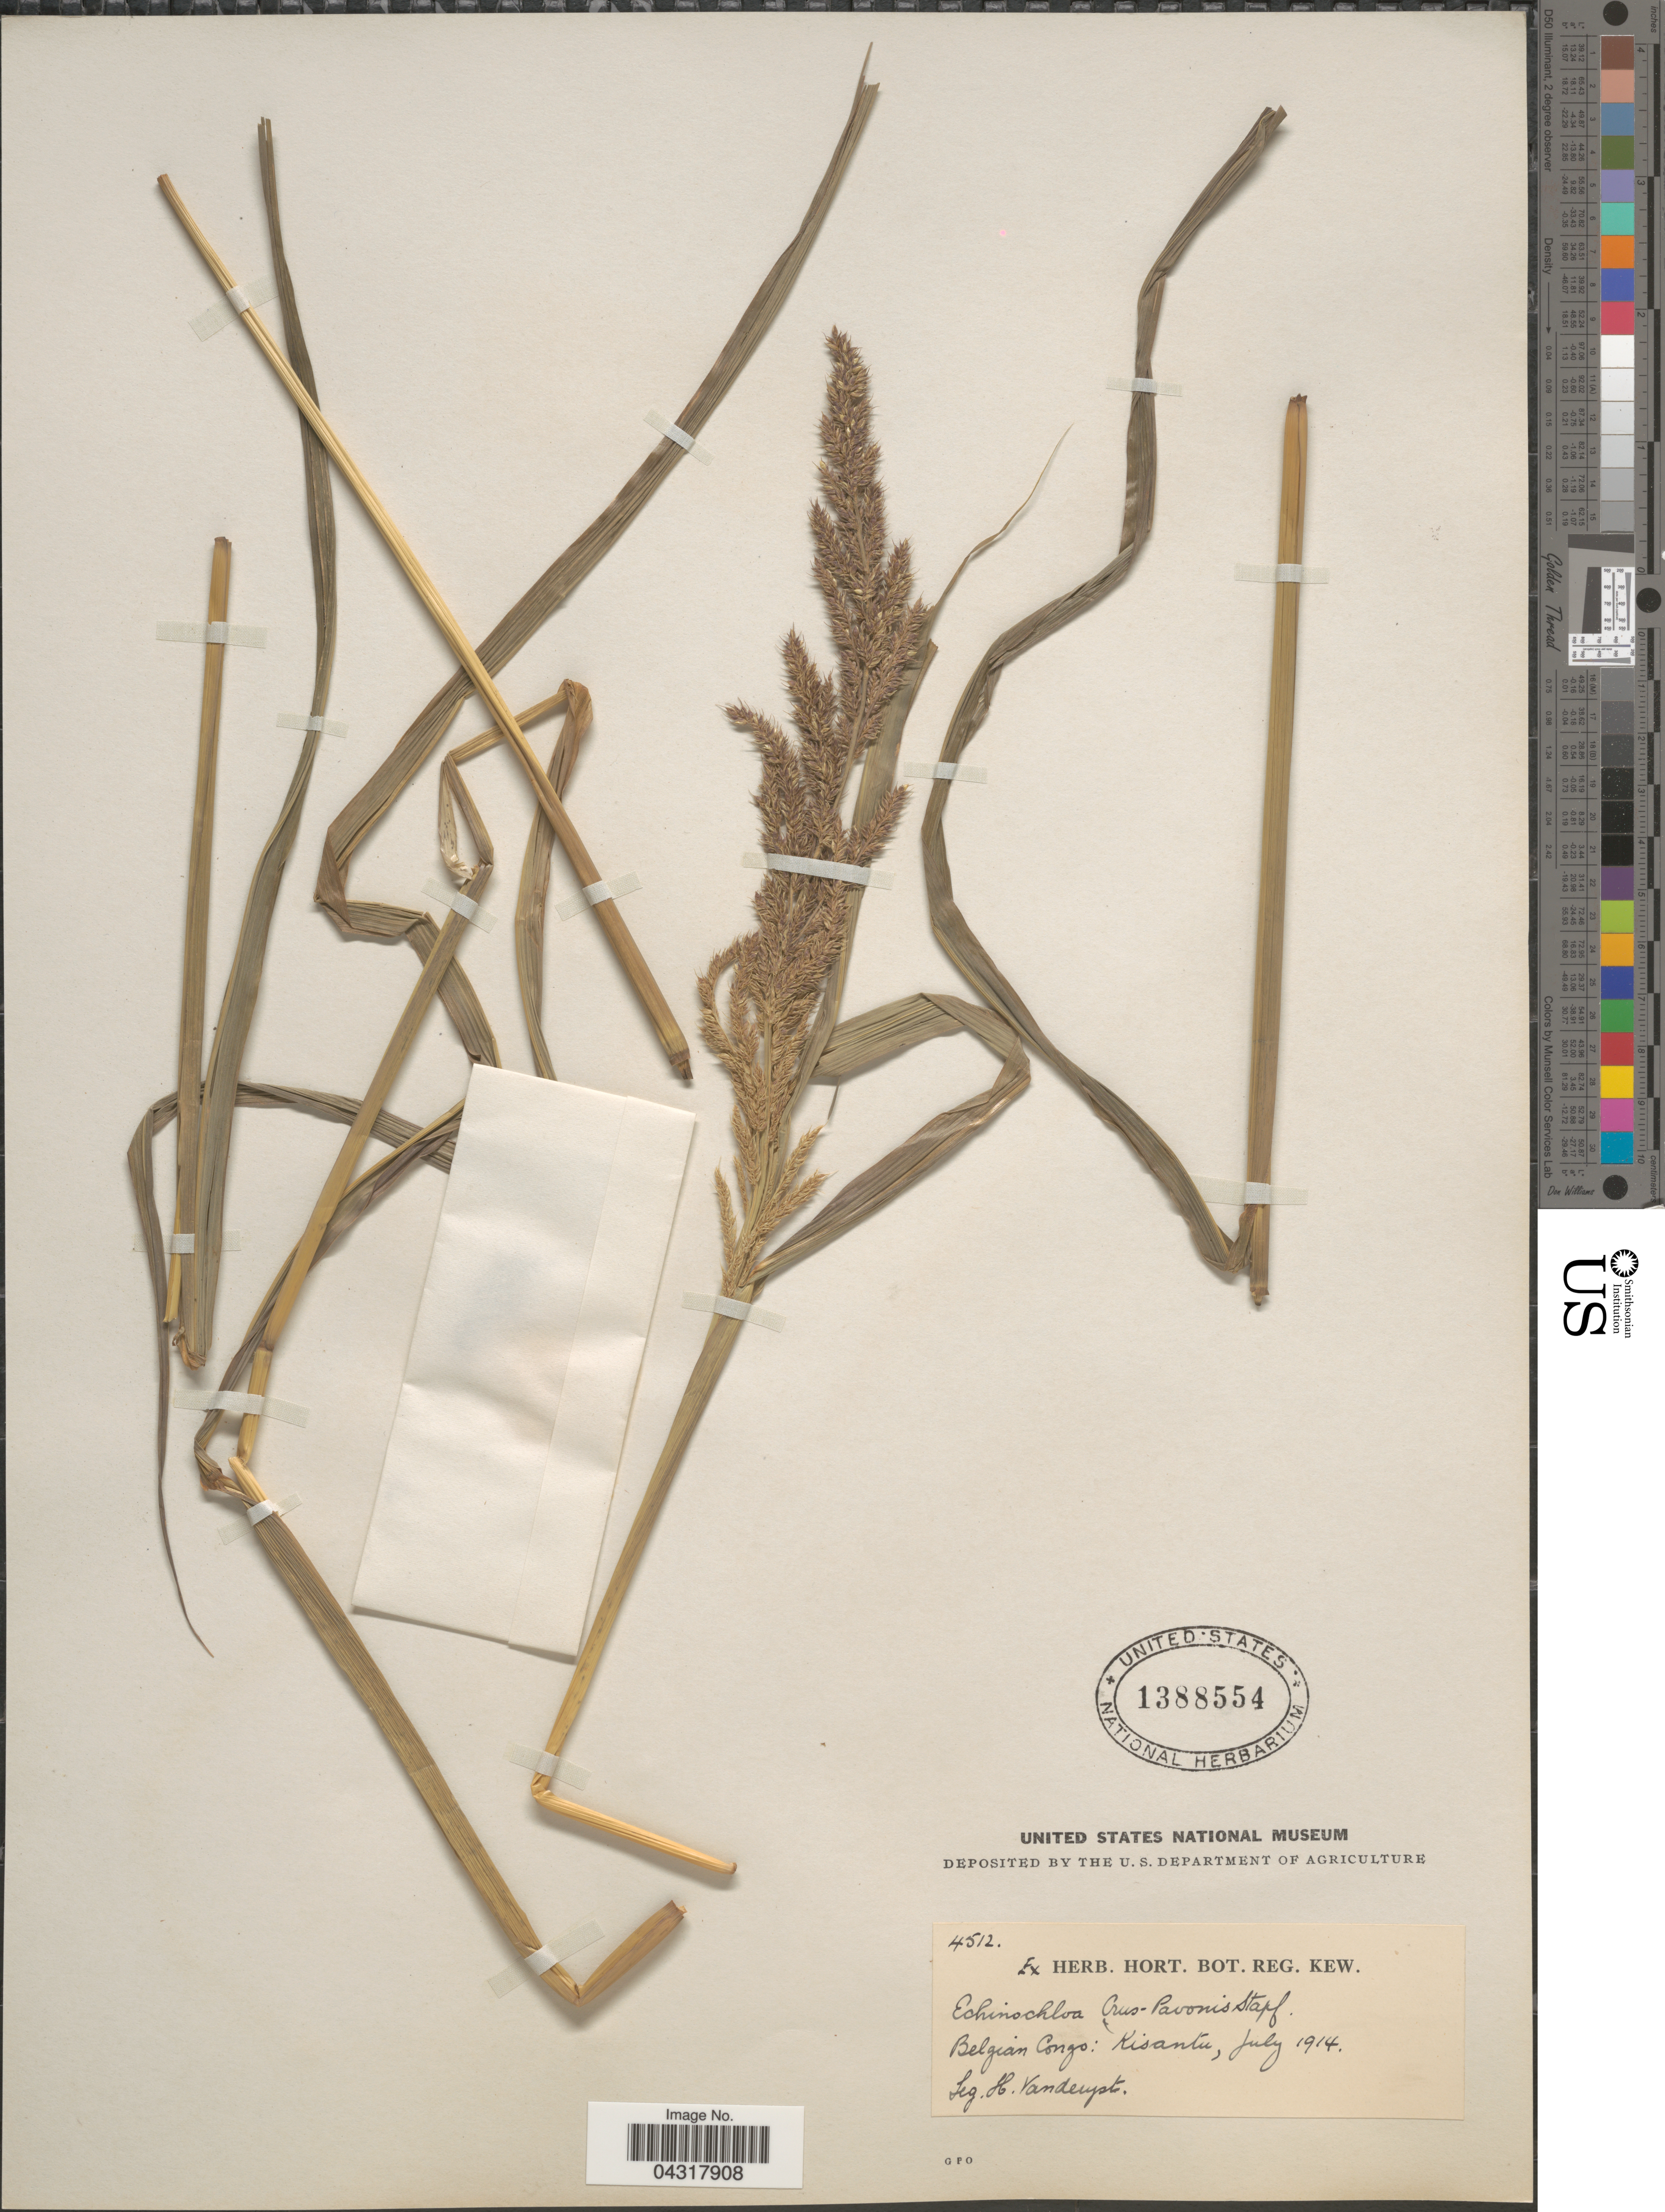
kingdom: Plantae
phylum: Tracheophyta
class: Liliopsida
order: Poales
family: Poaceae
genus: Echinochloa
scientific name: Echinochloa crus-pavonis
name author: (Kunth) Schult.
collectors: H. Vanderyst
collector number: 4512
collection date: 1914-07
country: Congo, Democratic Republic of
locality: Belgian Congo: Kisantu.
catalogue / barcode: US 1388554